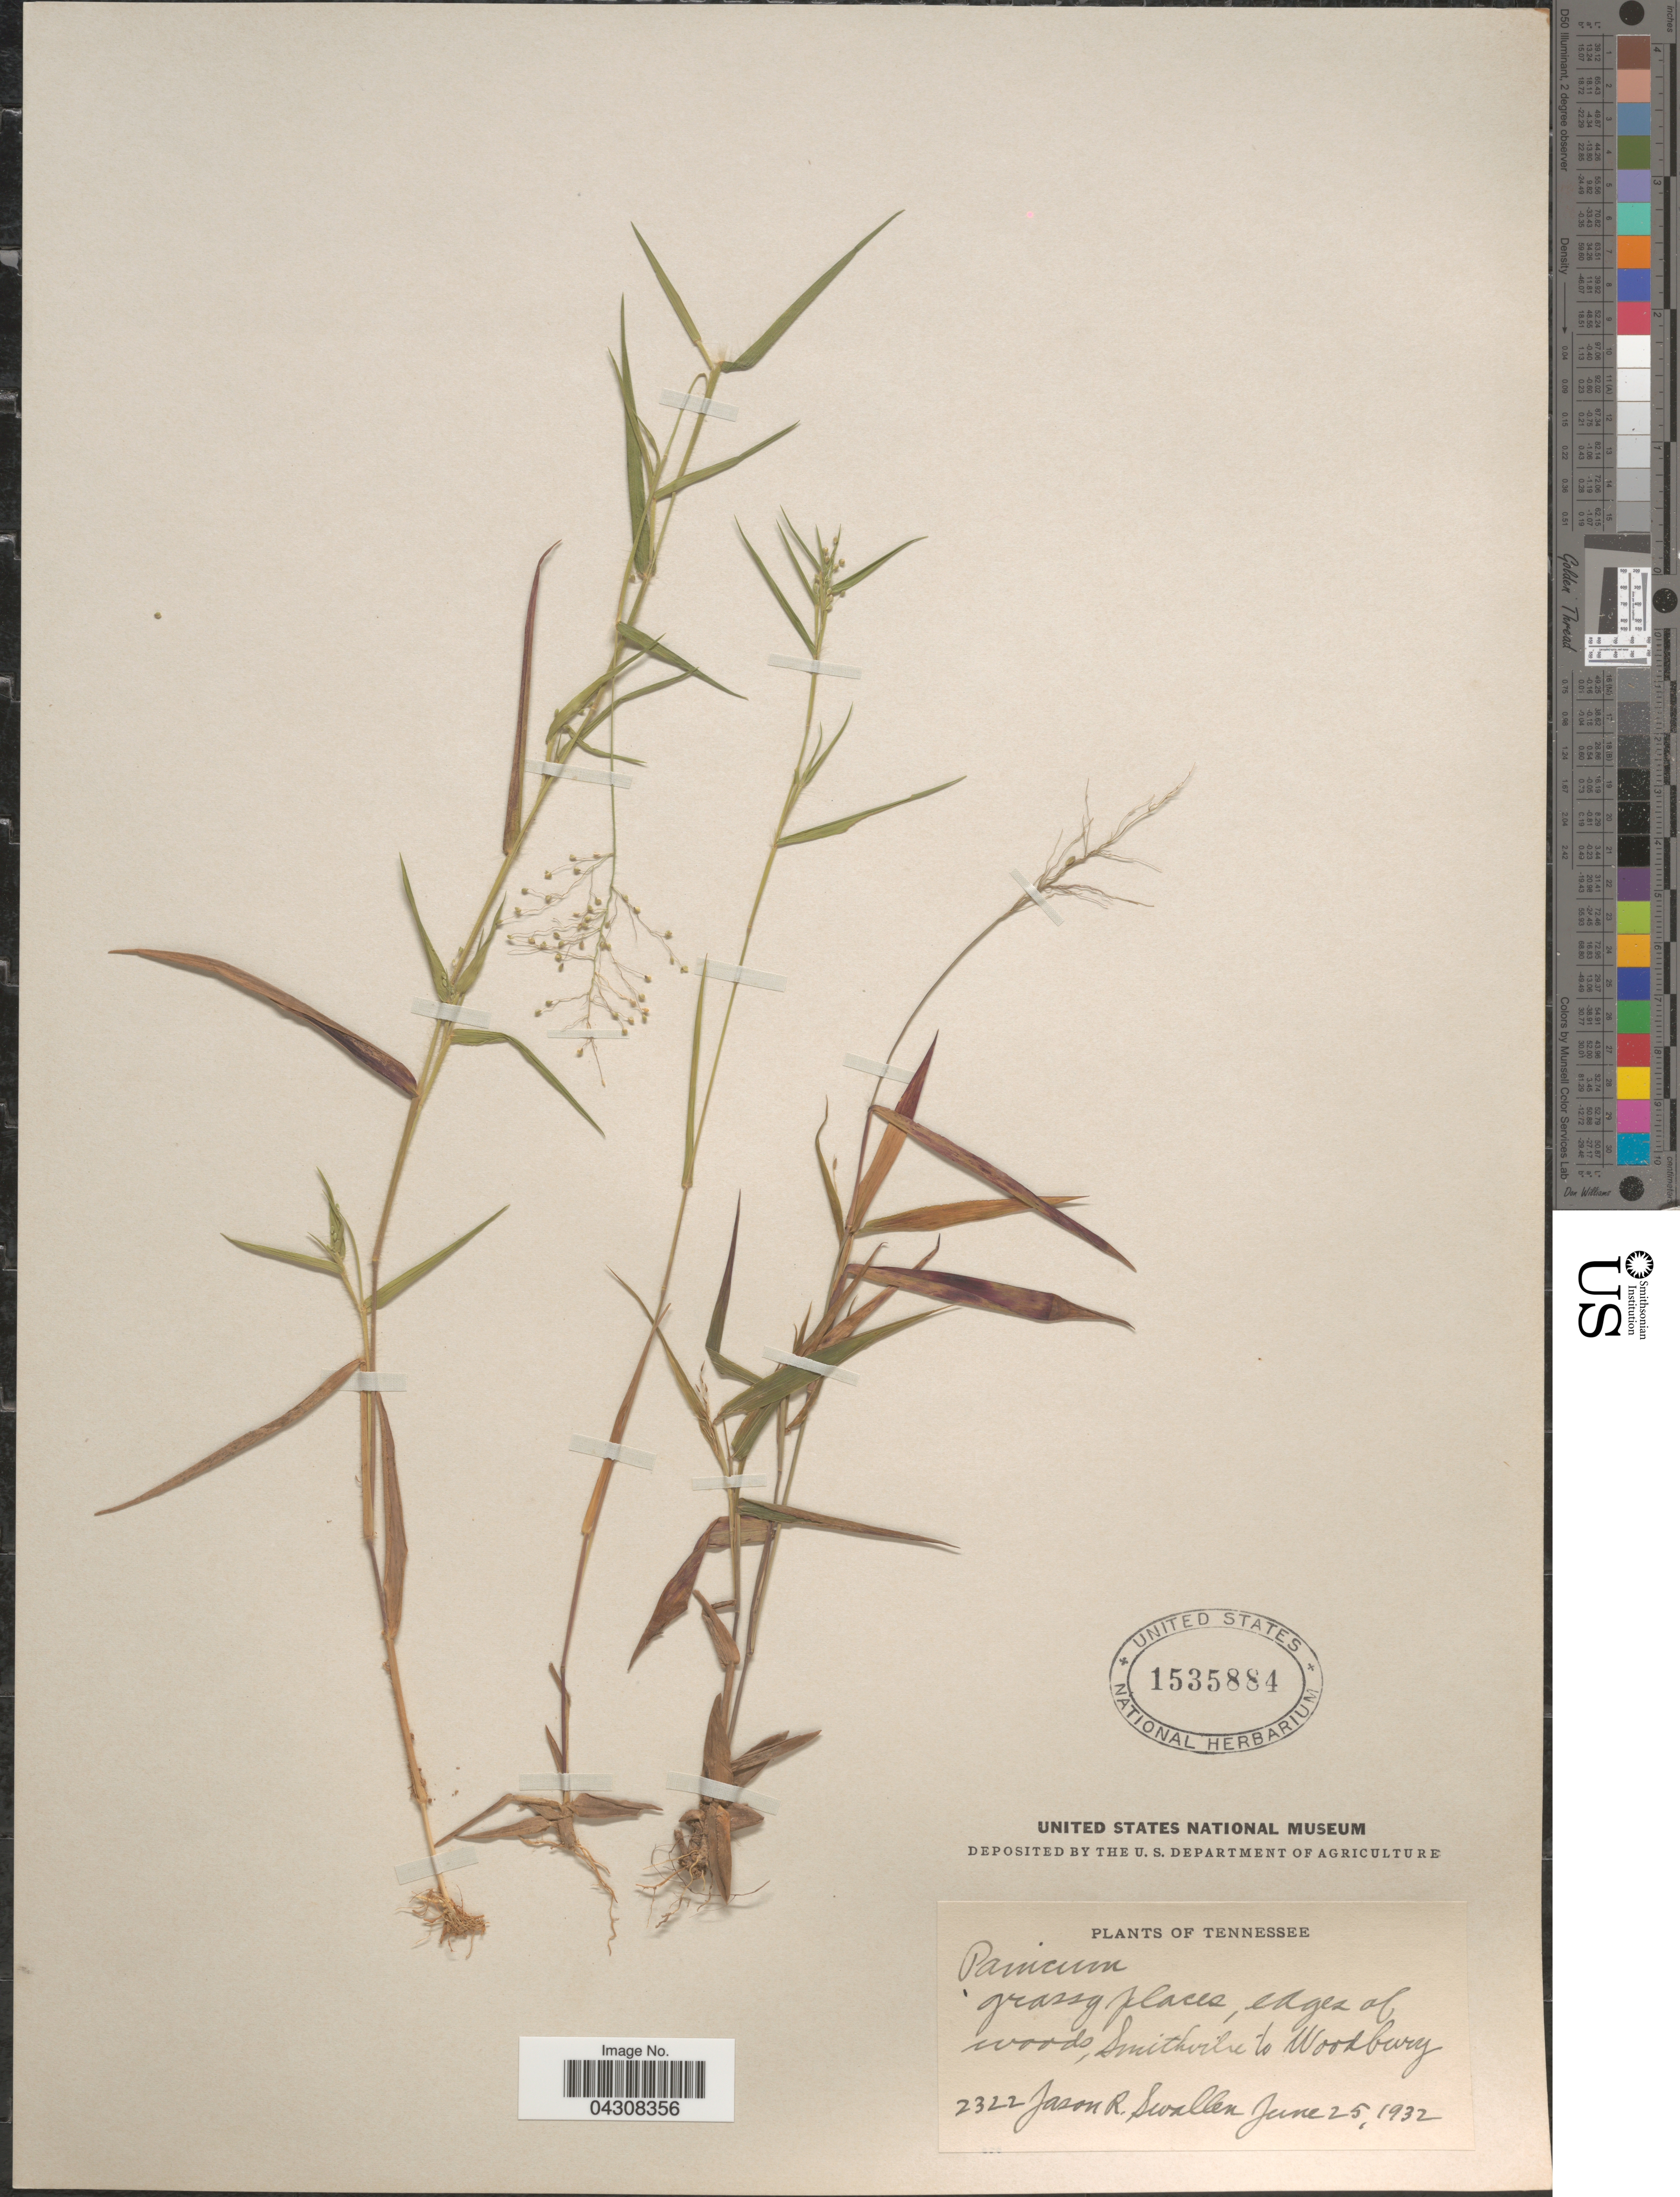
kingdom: Plantae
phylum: Tracheophyta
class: Liliopsida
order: Poales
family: Poaceae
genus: Dichanthelium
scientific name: Dichanthelium acuminatum var. acuminatum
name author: (Sw.) Gould & C.A. Clark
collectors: J. R. Swallen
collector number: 2322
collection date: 1932-06-25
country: United States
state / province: Tennessee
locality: Grassy places, edges of woods, Smithville to Woodbury.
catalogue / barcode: US 1535884